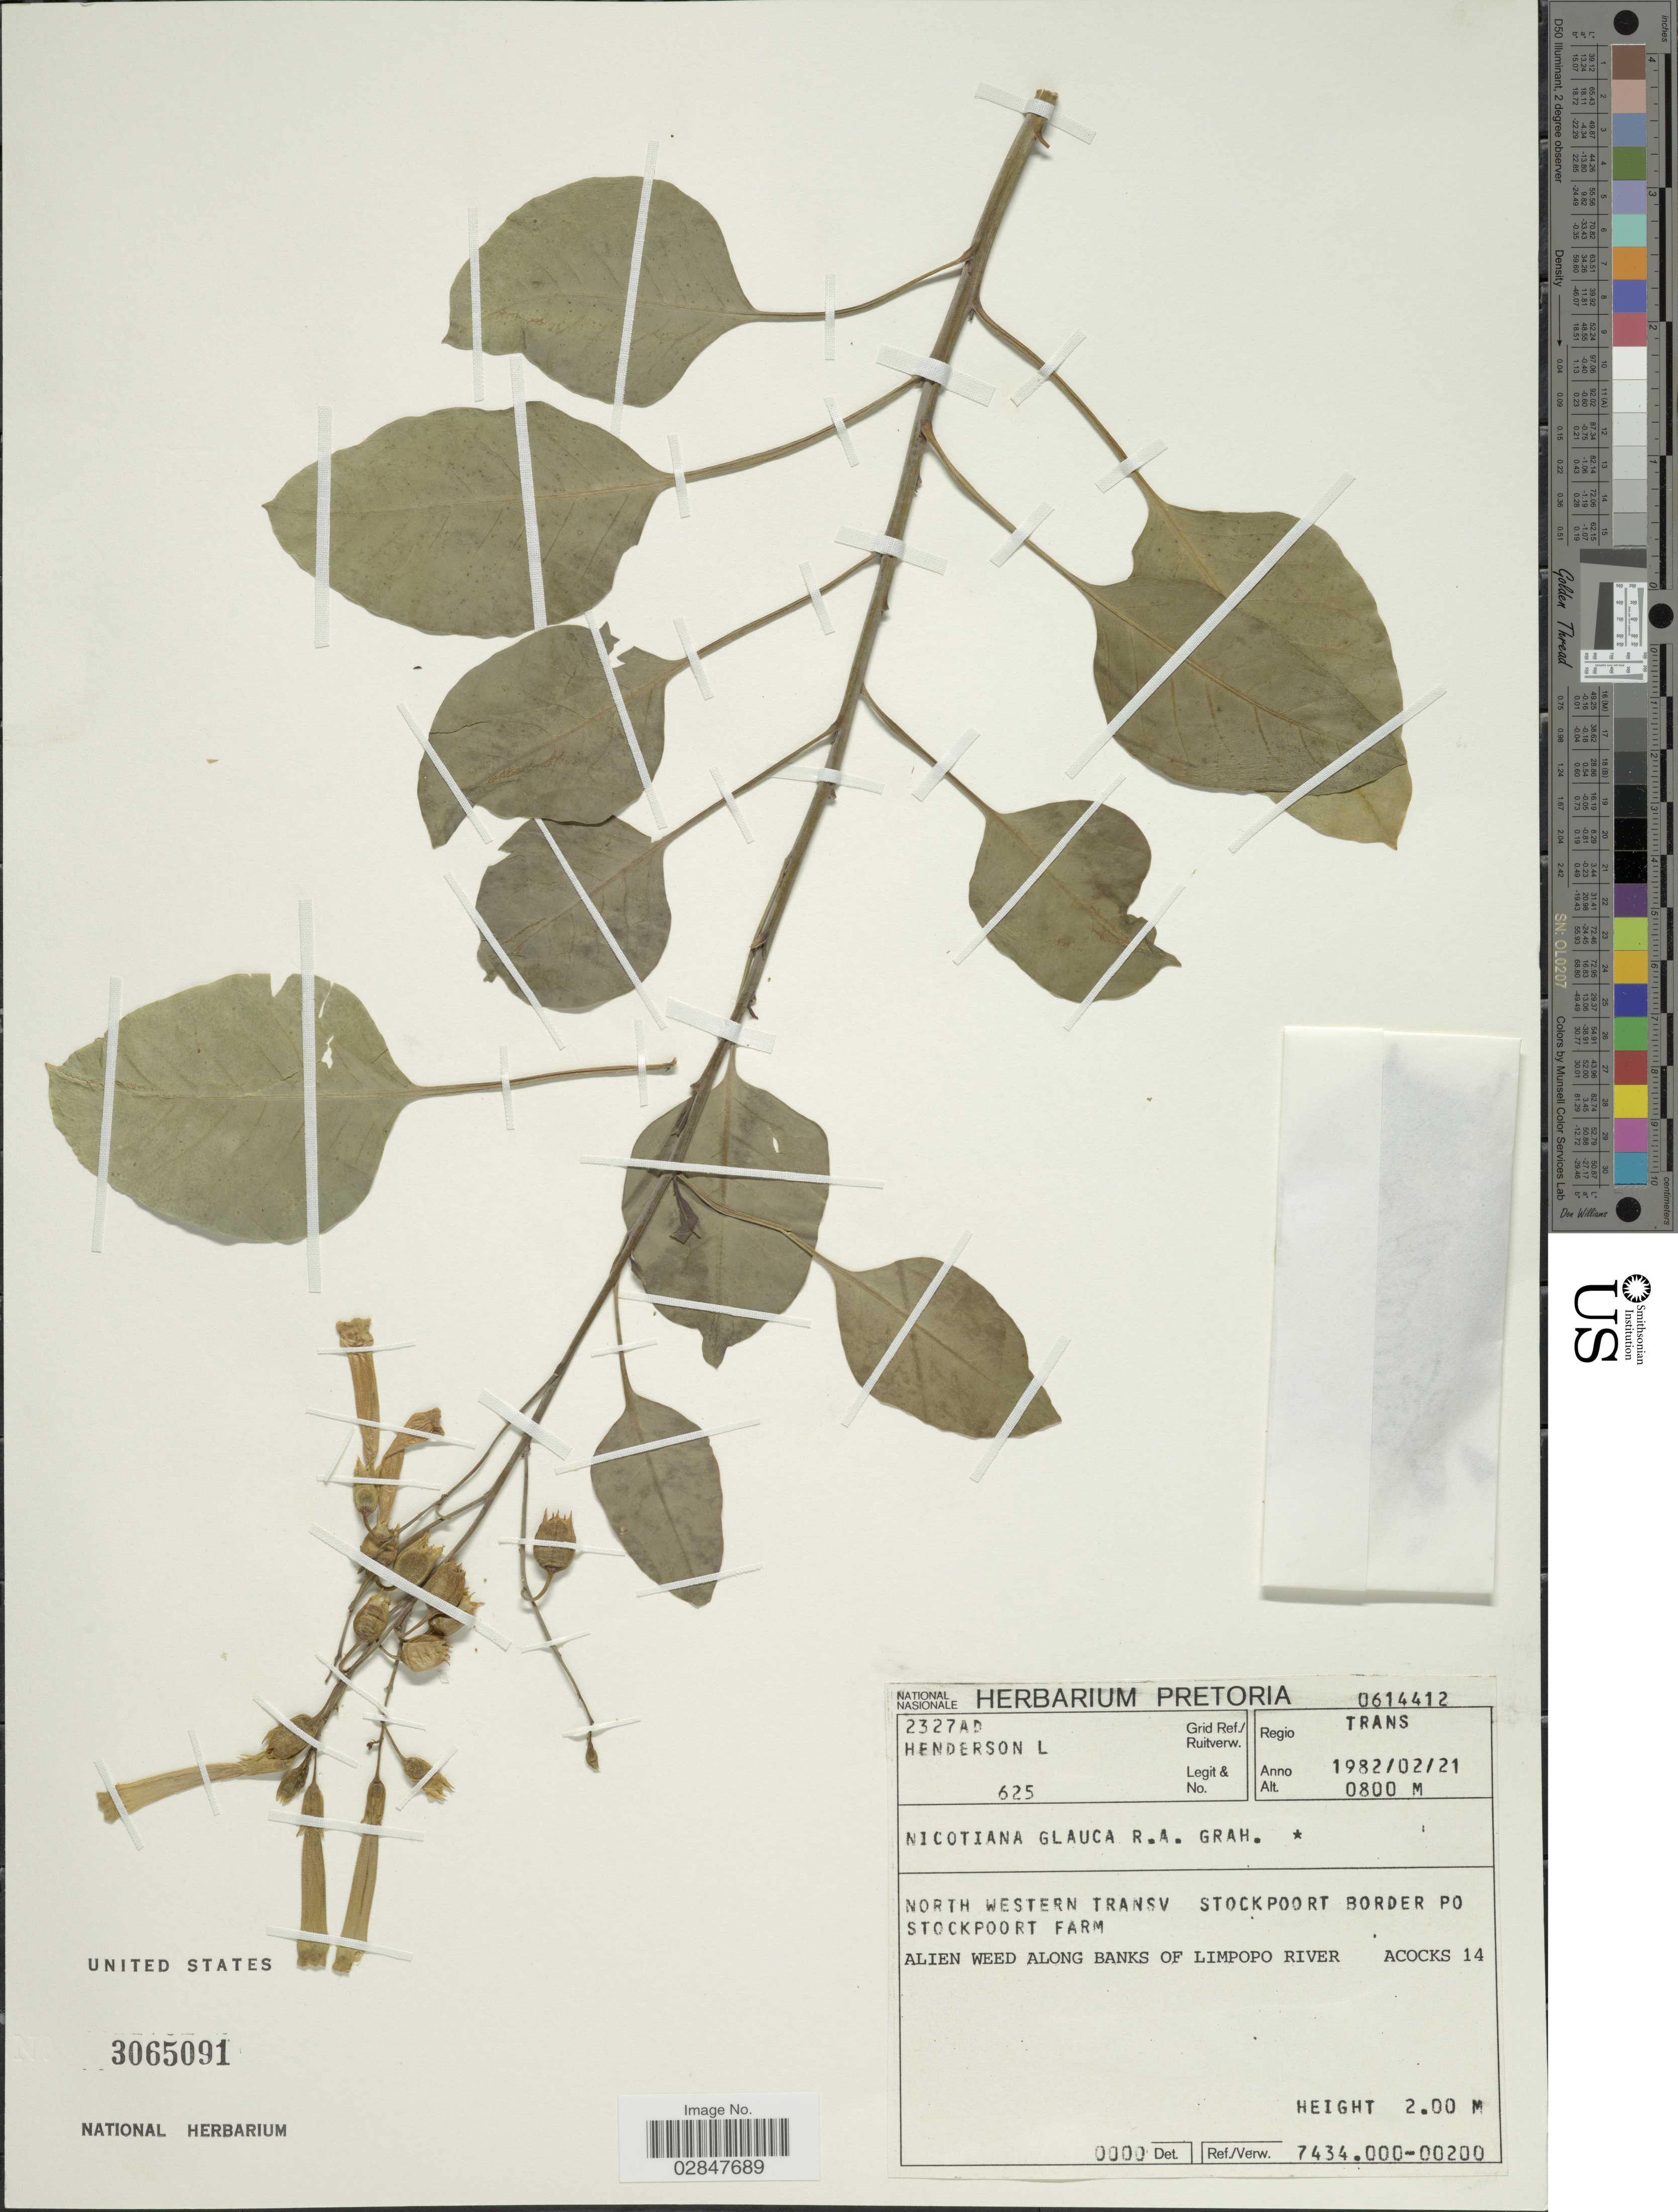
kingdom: Plantae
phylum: Tracheophyta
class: Magnoliopsida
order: Solanales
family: Solanaceae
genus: Nicotiana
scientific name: Nicotiana glauca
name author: Graham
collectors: L. Henderson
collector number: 625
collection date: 1982-02-21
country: South Africa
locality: Grid Ref./Ruitverw. 2327AD. Regio Trans. North Western Transv. Stockpoort Border PO Stockpoort farm. Alien weed along banks of Limpopo River. Acocks 14.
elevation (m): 800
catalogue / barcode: US 3065091